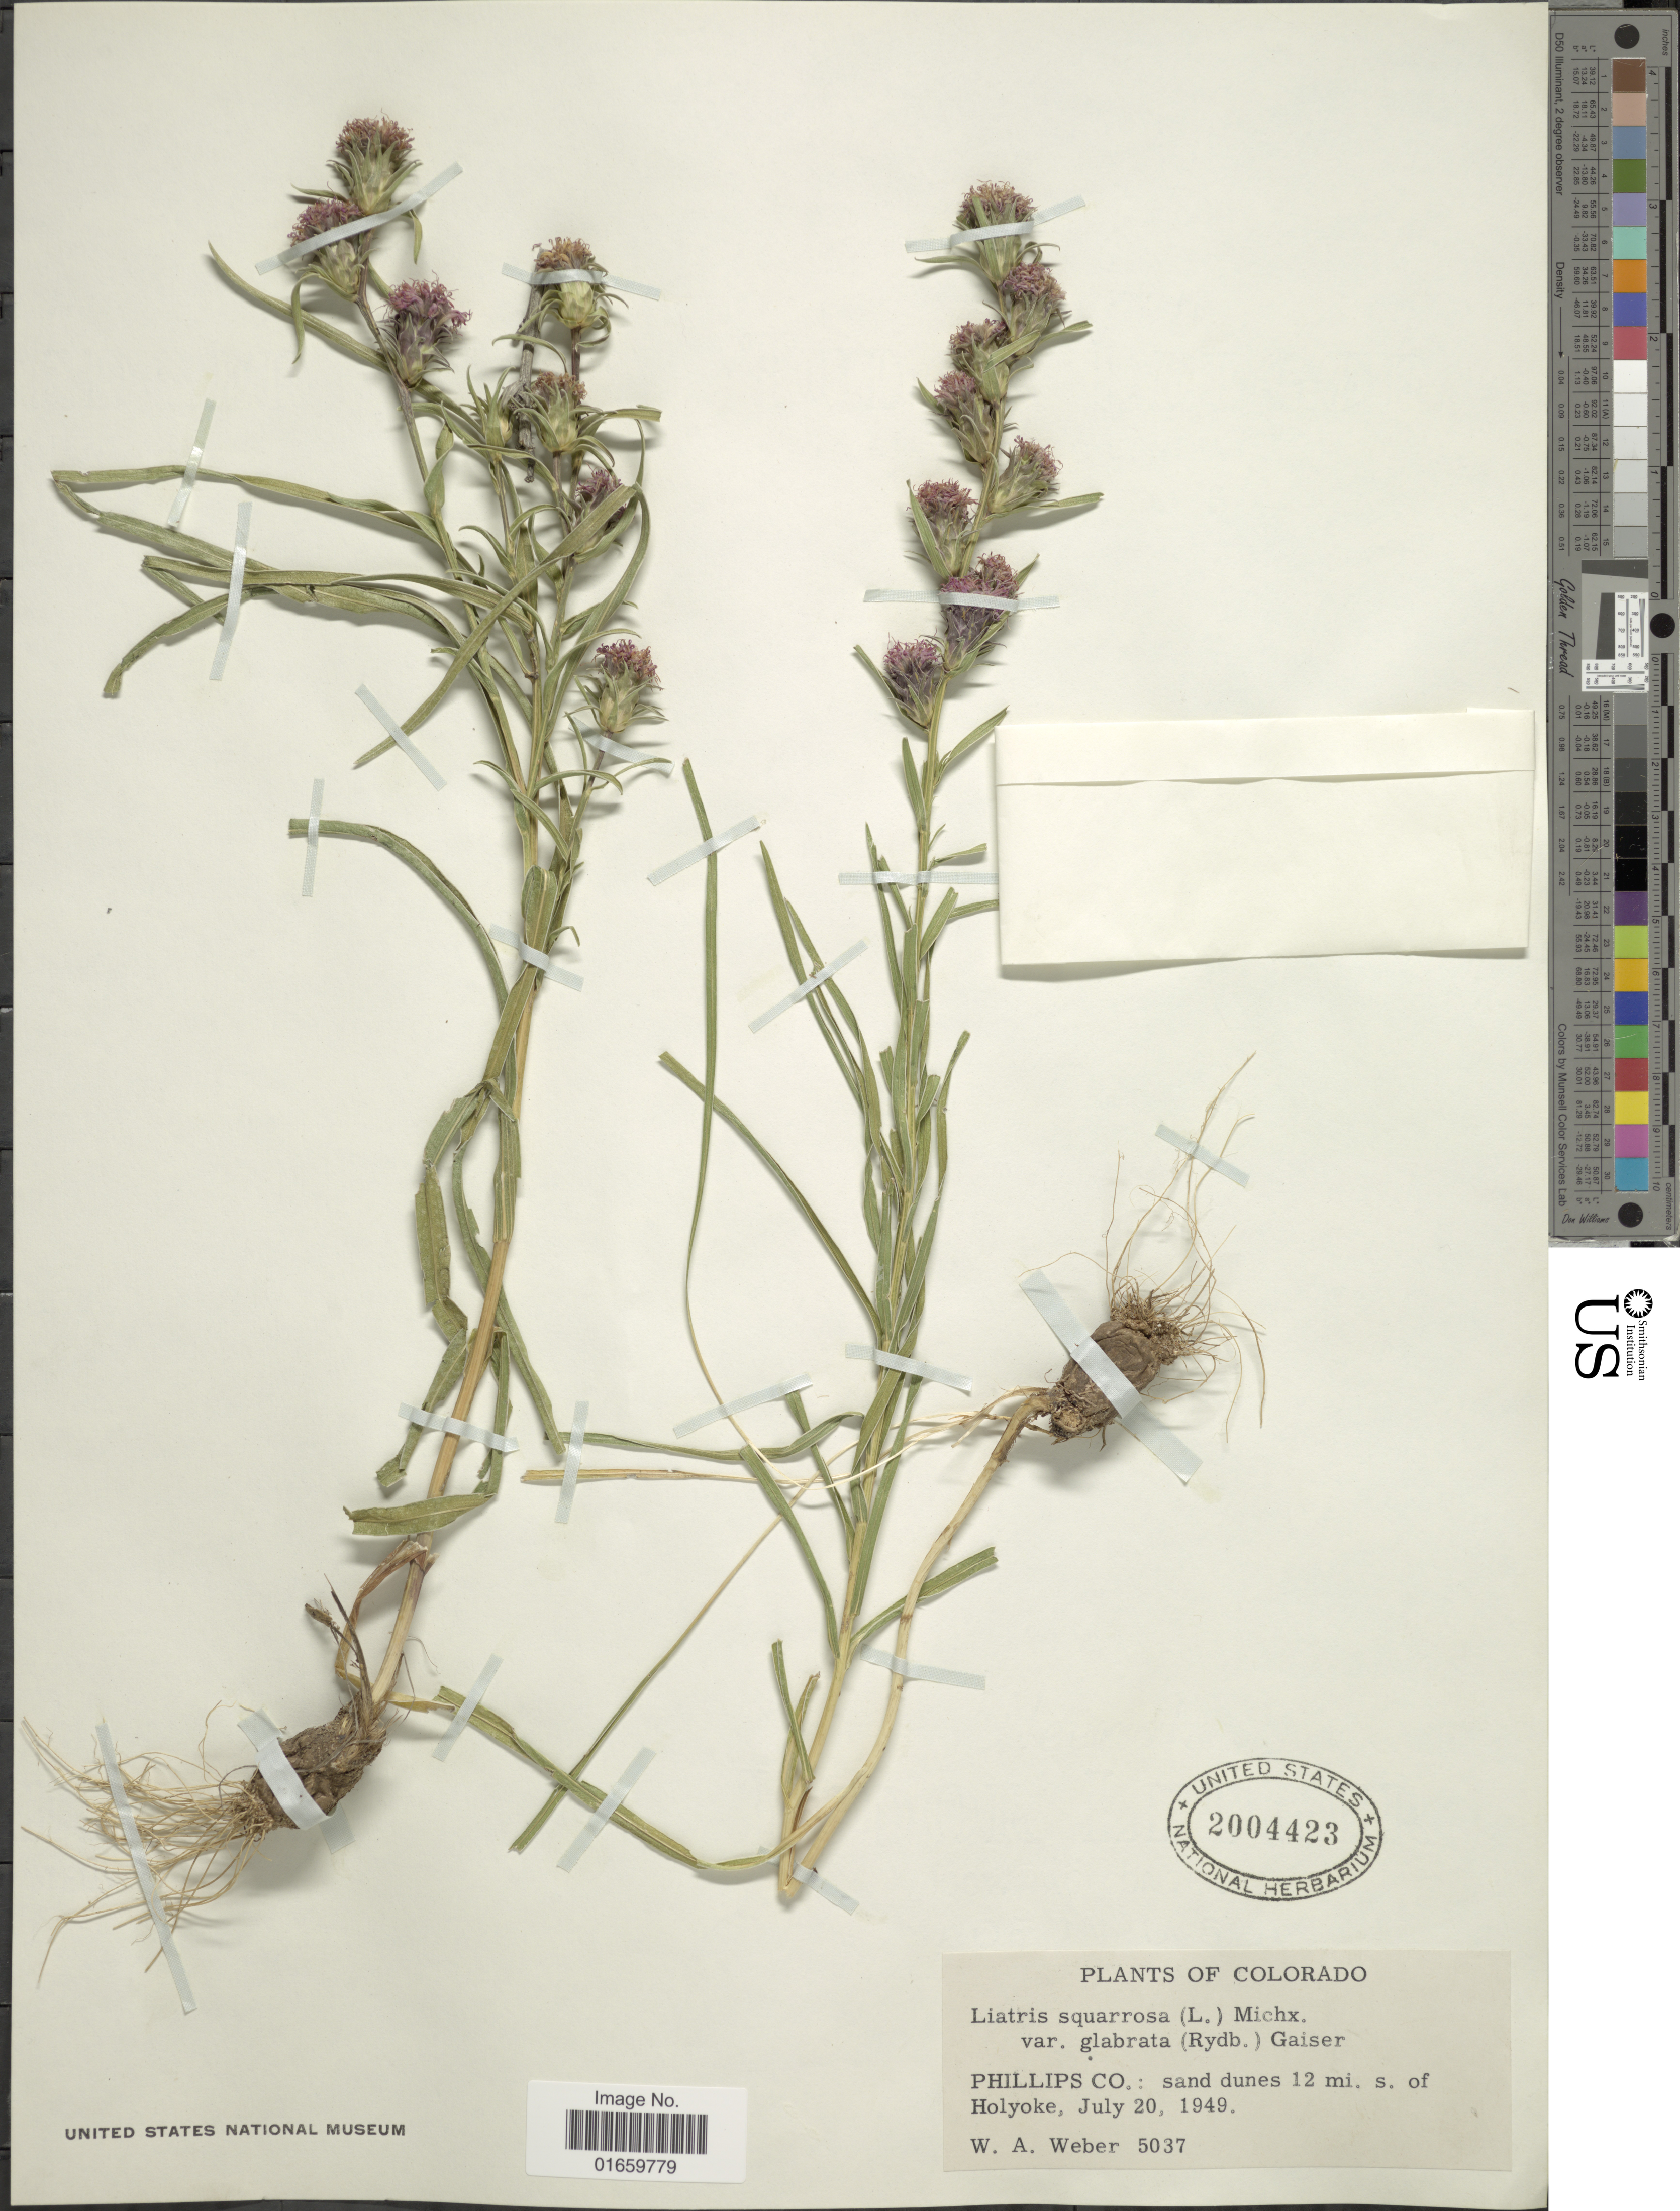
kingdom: Plantae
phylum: Tracheophyta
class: Magnoliopsida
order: Asterales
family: Asteraceae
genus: Liatris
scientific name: Liatris squarrosa var. glabrata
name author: (Rydb.) Gaiser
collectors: W. A. Weber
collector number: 5037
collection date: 1949-07-20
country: United States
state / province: Colorado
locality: Phillips Co.: sand dunes 12 mi. s. of Holyoke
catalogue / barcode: US 2004423